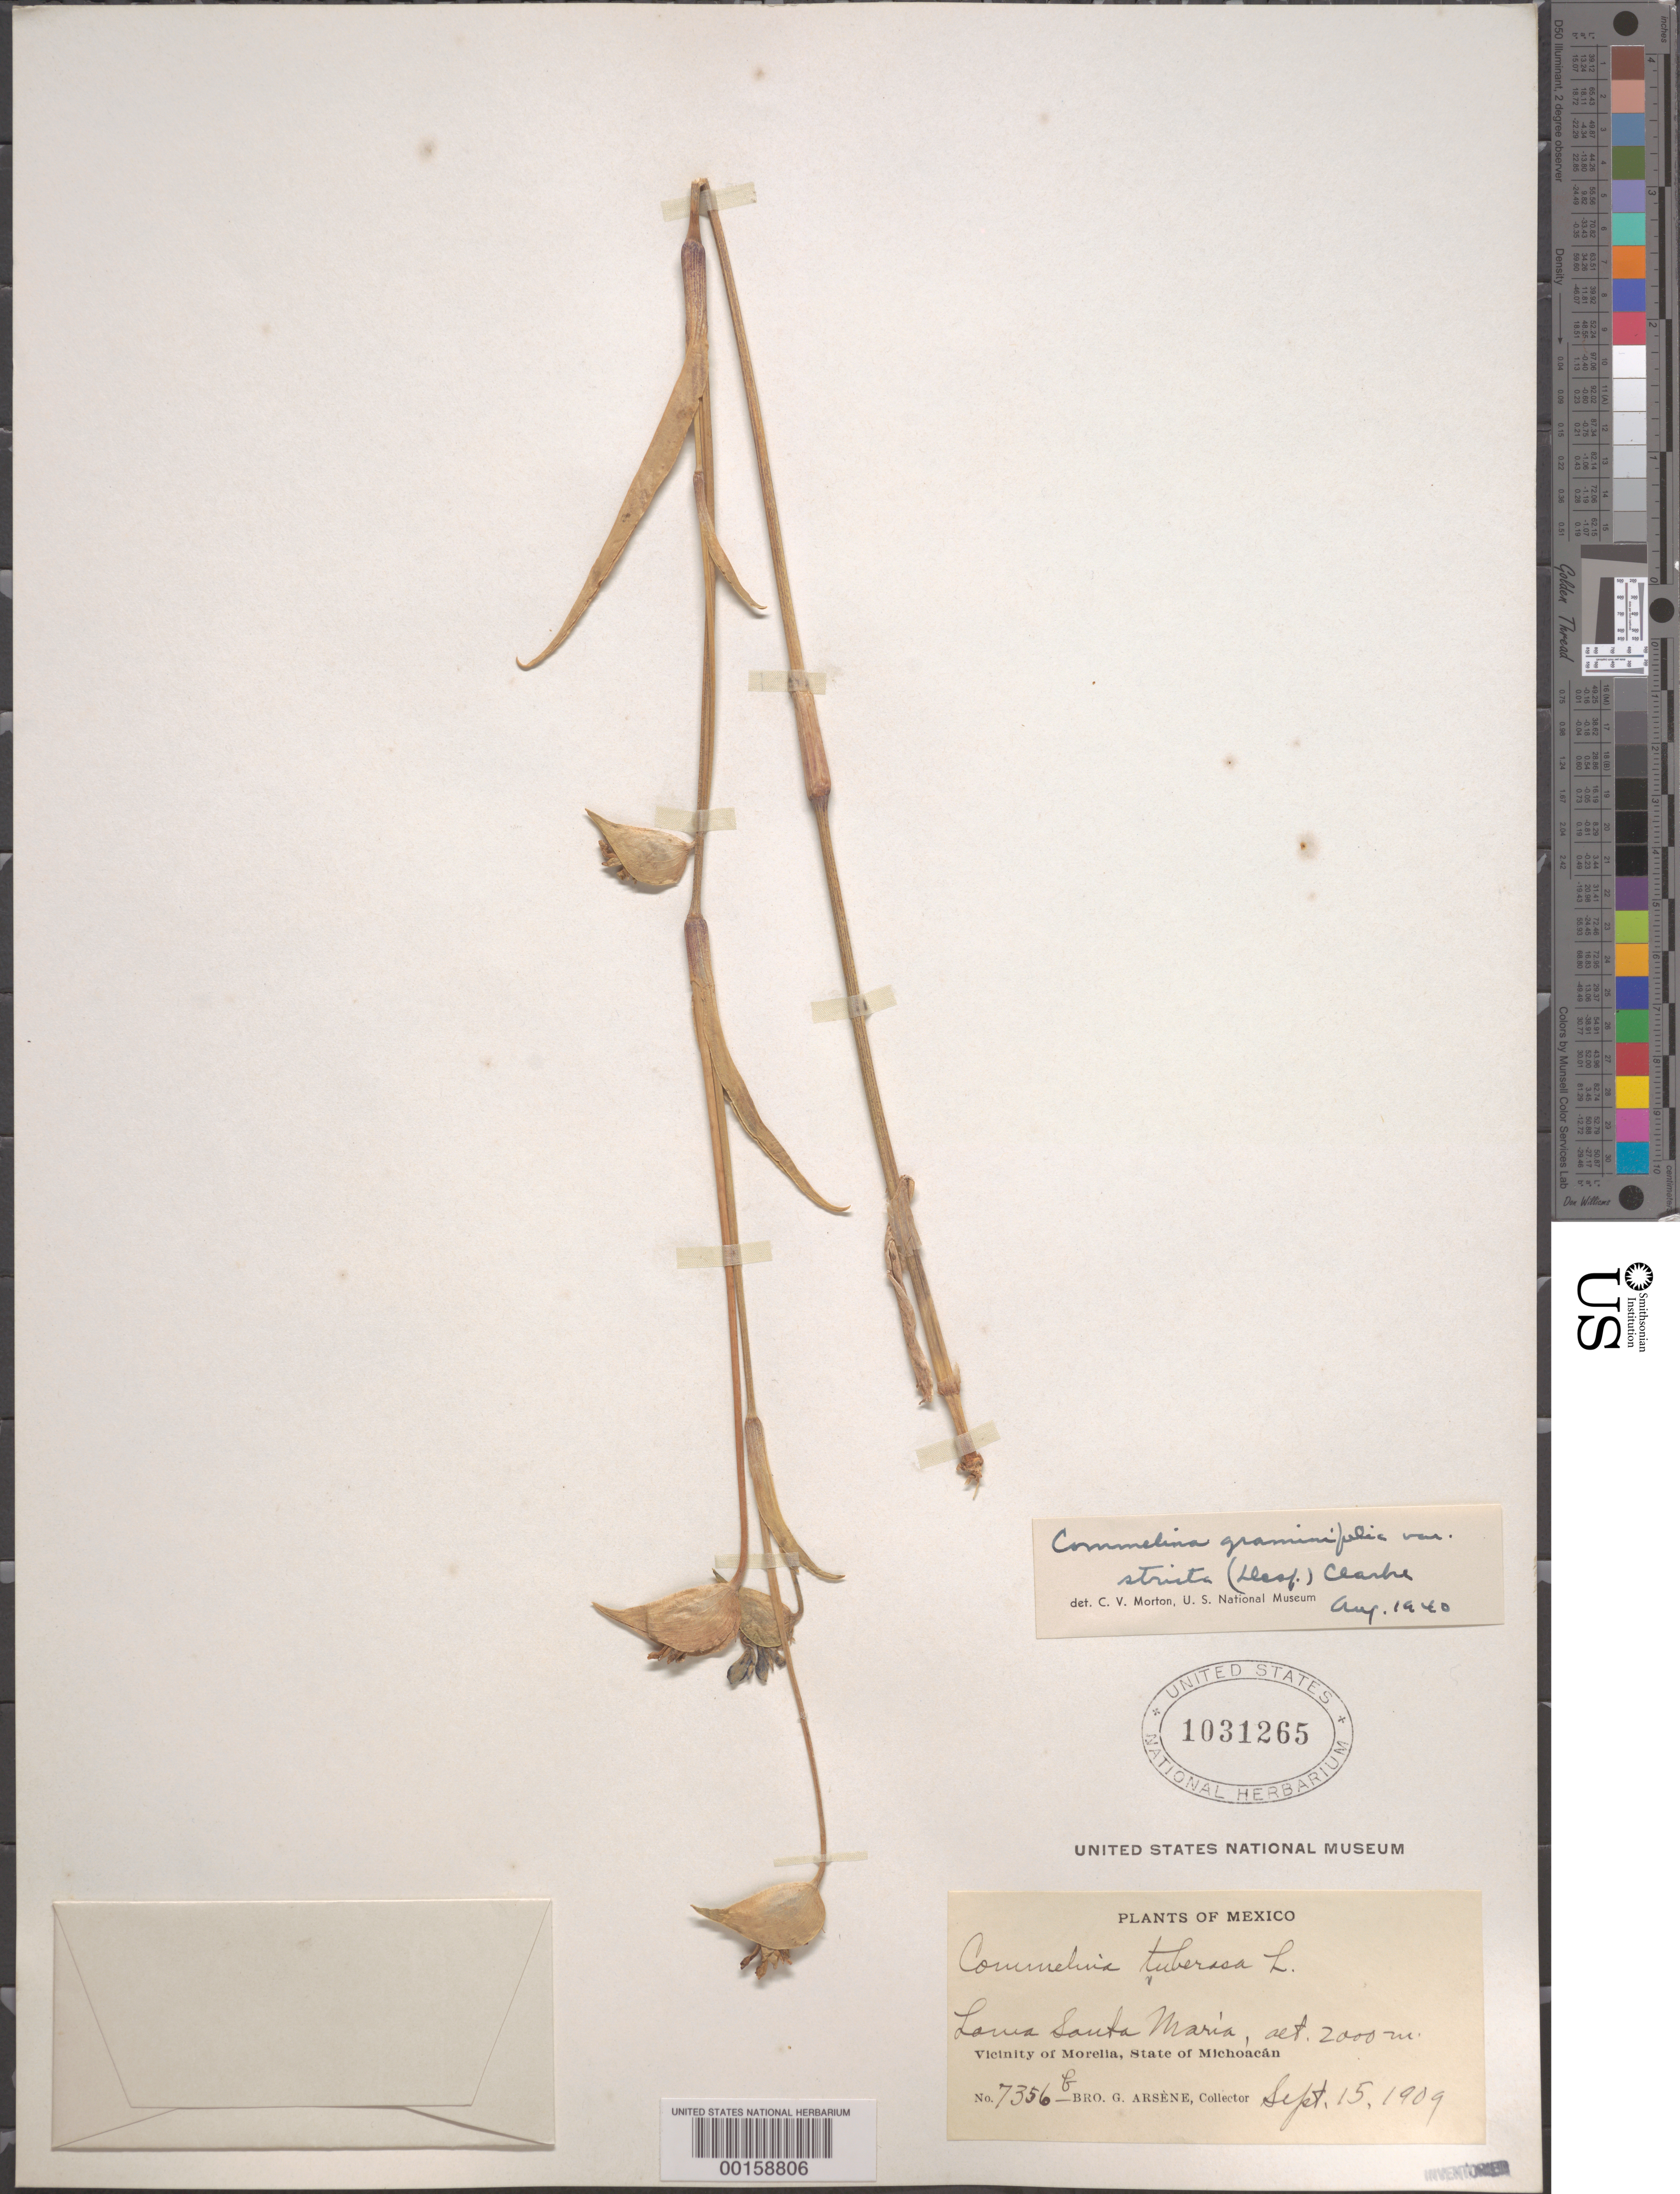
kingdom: Plantae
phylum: Tracheophyta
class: Liliopsida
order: Commelinales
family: Commelinaceae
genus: Commelina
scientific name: Commelina graminifolia var. stricta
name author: (Desf.) C.B. Clarke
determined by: Morton, C. V.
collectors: Bro. G. Arsène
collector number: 7356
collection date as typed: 15 Sep 1909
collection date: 1909-09-15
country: Mexico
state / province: Michoacán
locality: Morelia; lowa Santa Maria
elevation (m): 2000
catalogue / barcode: US 1031265